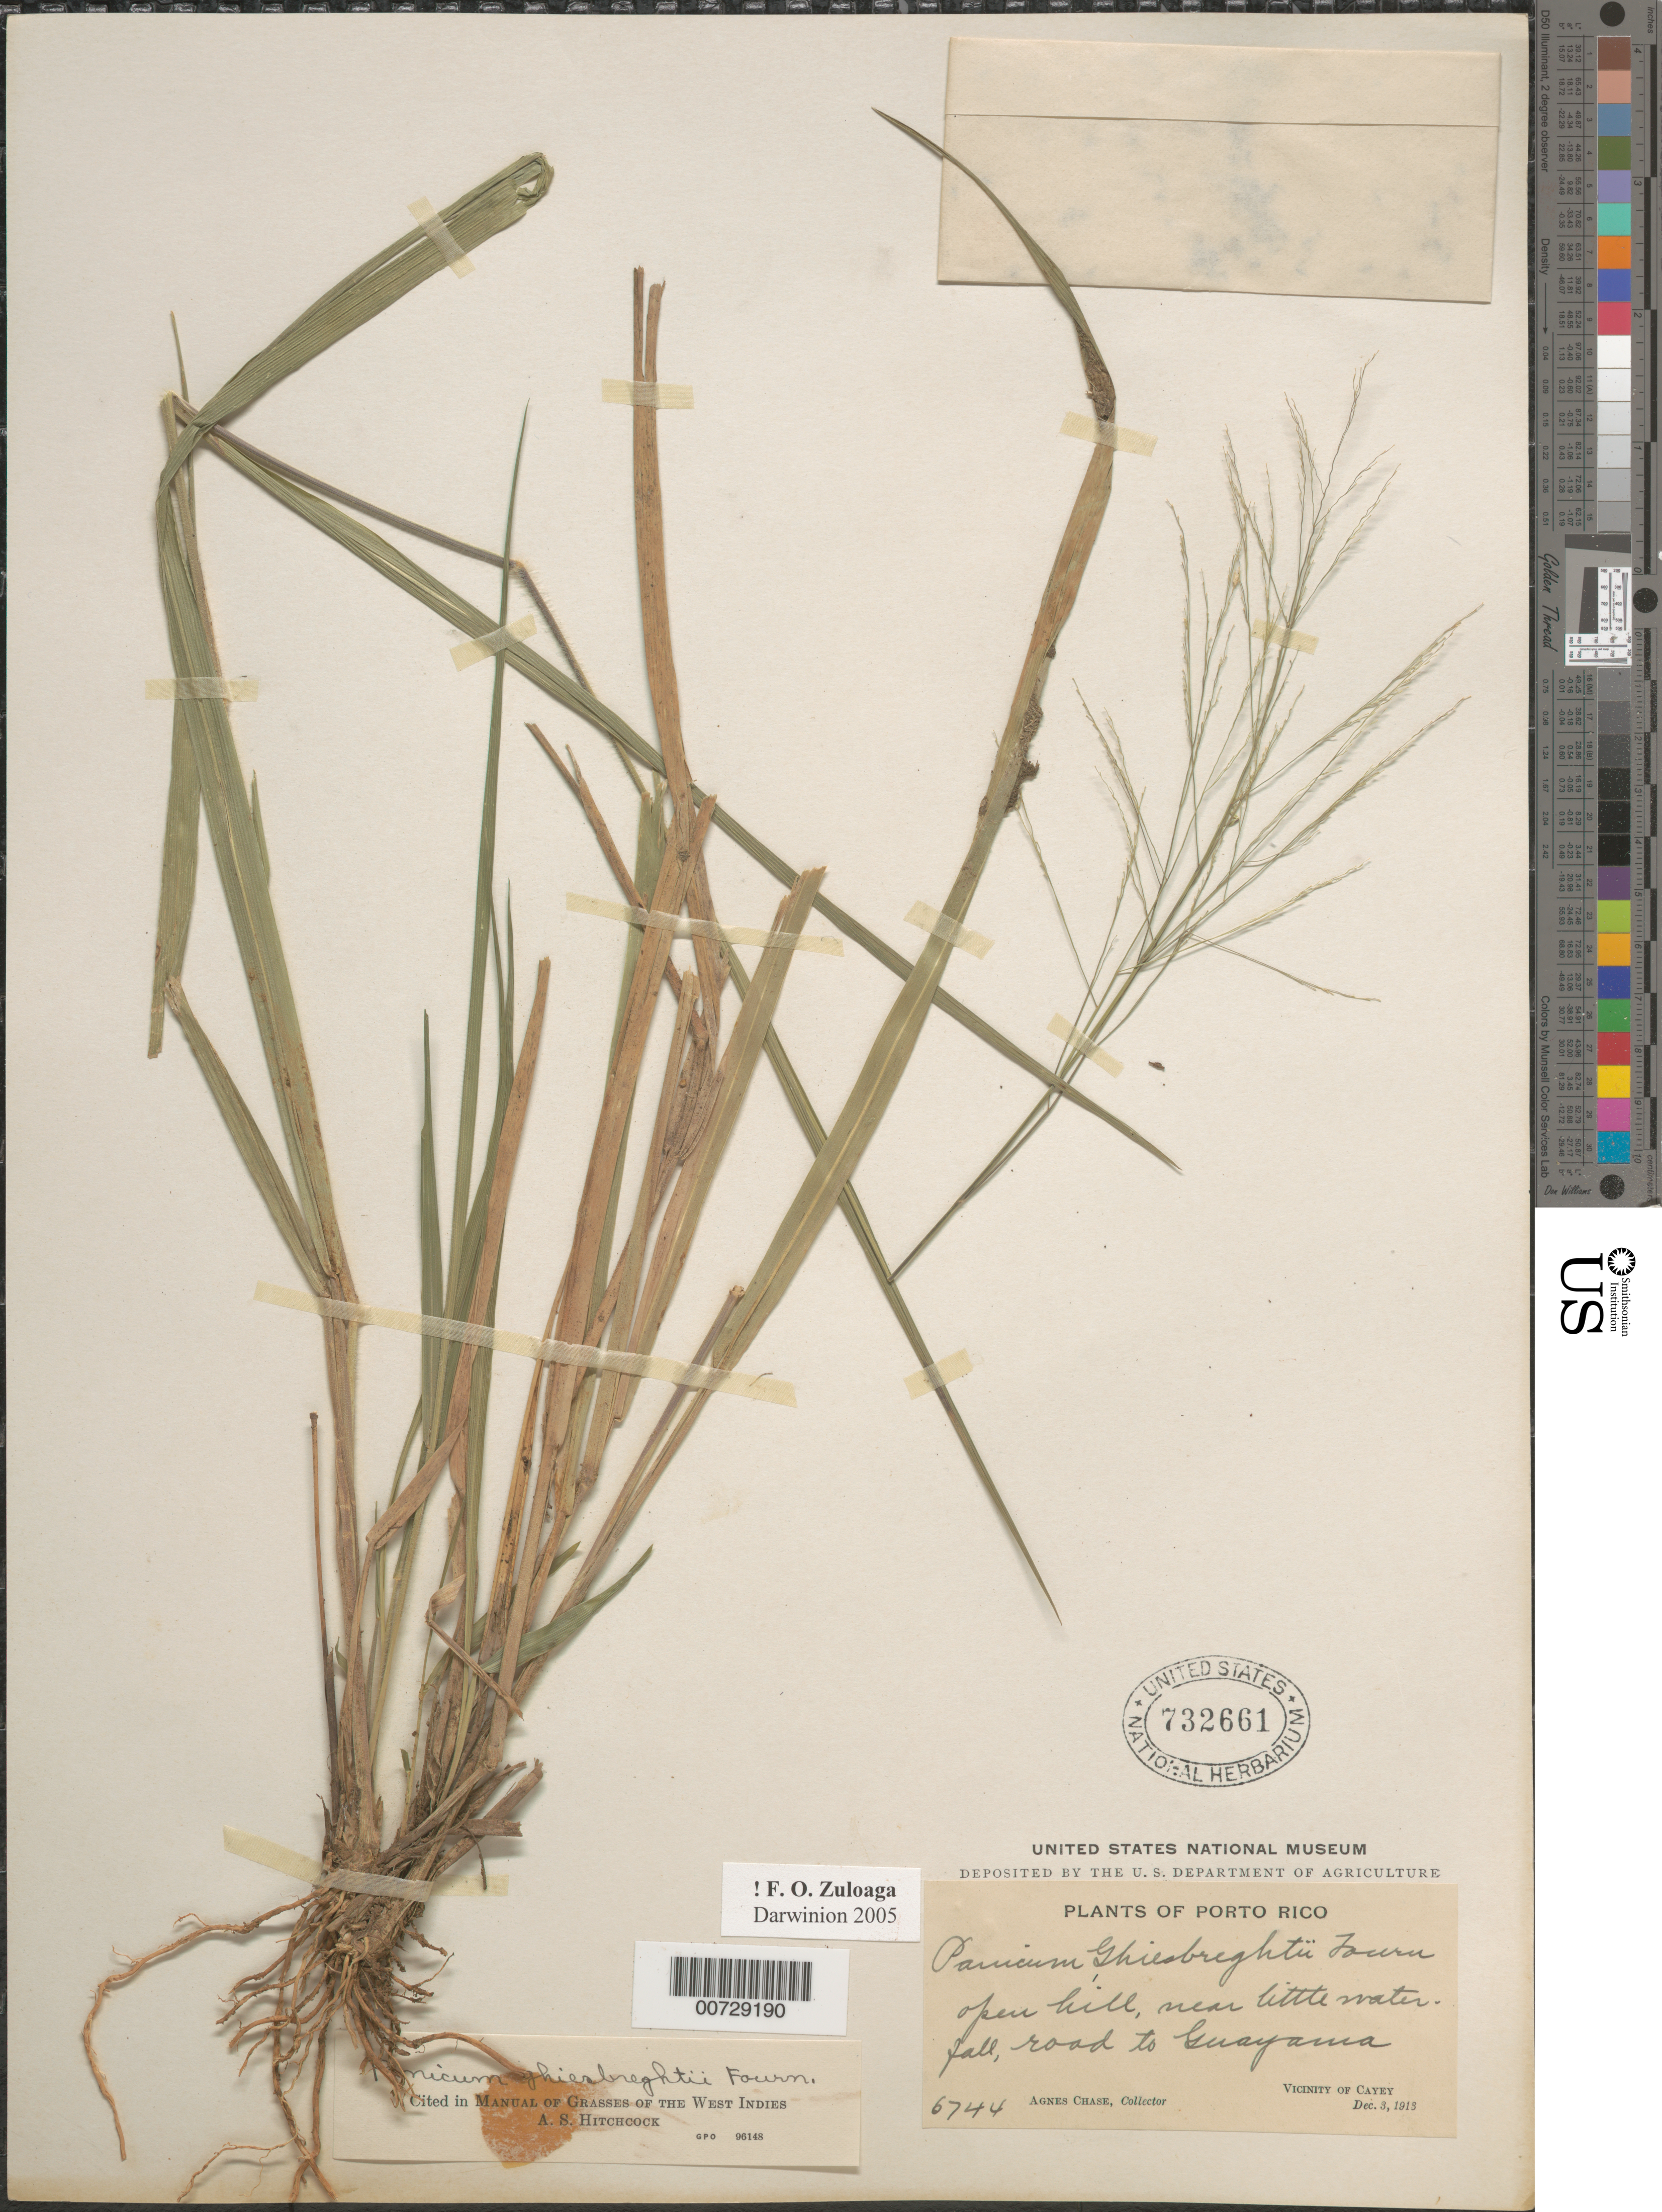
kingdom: Plantae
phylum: Tracheophyta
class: Liliopsida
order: Poales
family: Poaceae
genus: Panicum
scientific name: Panicum ghiesbreghtii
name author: E. Fourn.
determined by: Hitchcock, Albert S.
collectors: A. Chase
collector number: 6744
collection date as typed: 03 Dec 1913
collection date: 1913-12-03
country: Puerto Rico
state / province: Cayey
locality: Guayama, near little waterfall road to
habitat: Open hill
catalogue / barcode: US 732661